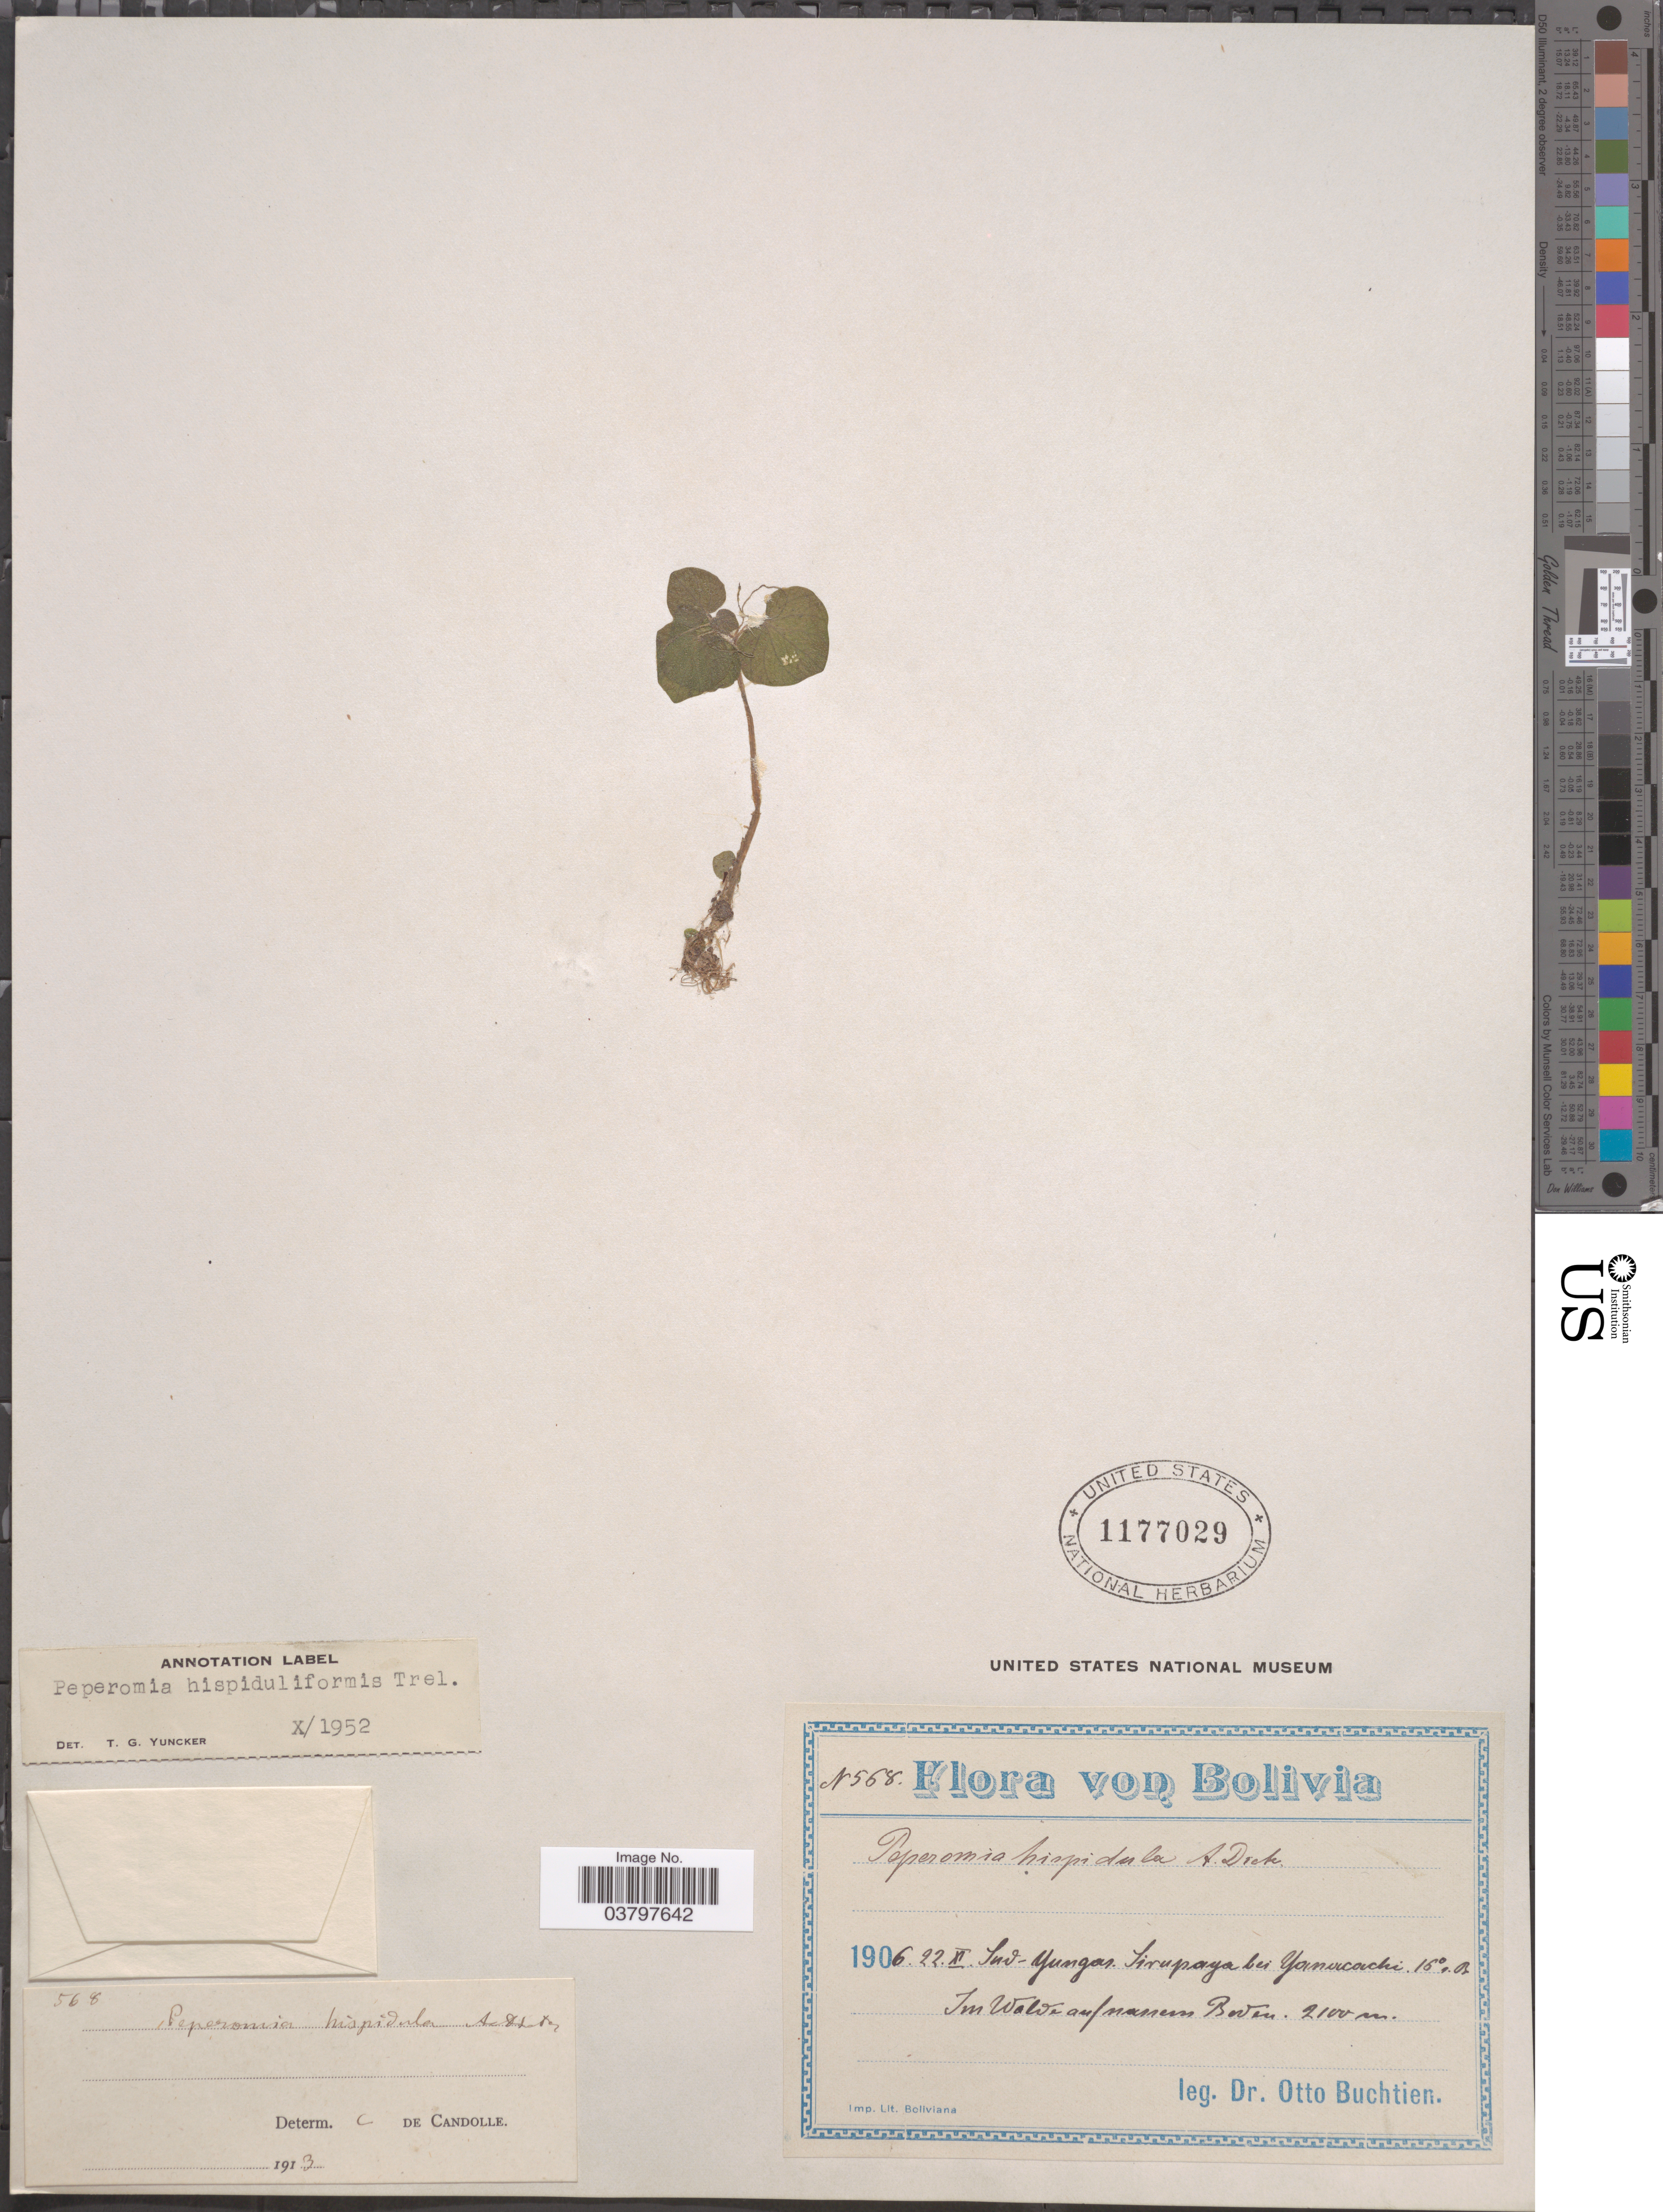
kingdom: Plantae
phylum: Tracheophyta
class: Magnoliopsida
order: Piperales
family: Piperaceae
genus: Peperomia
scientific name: Peperomia hispiduliformis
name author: Trel. in Moldenke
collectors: O. Buchtien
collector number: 568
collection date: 1906-11-22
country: Bolivia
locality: Sud-Yungas. Sirupaya bei Yanucachi 16º n Br.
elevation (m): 2100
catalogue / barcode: US 1177029